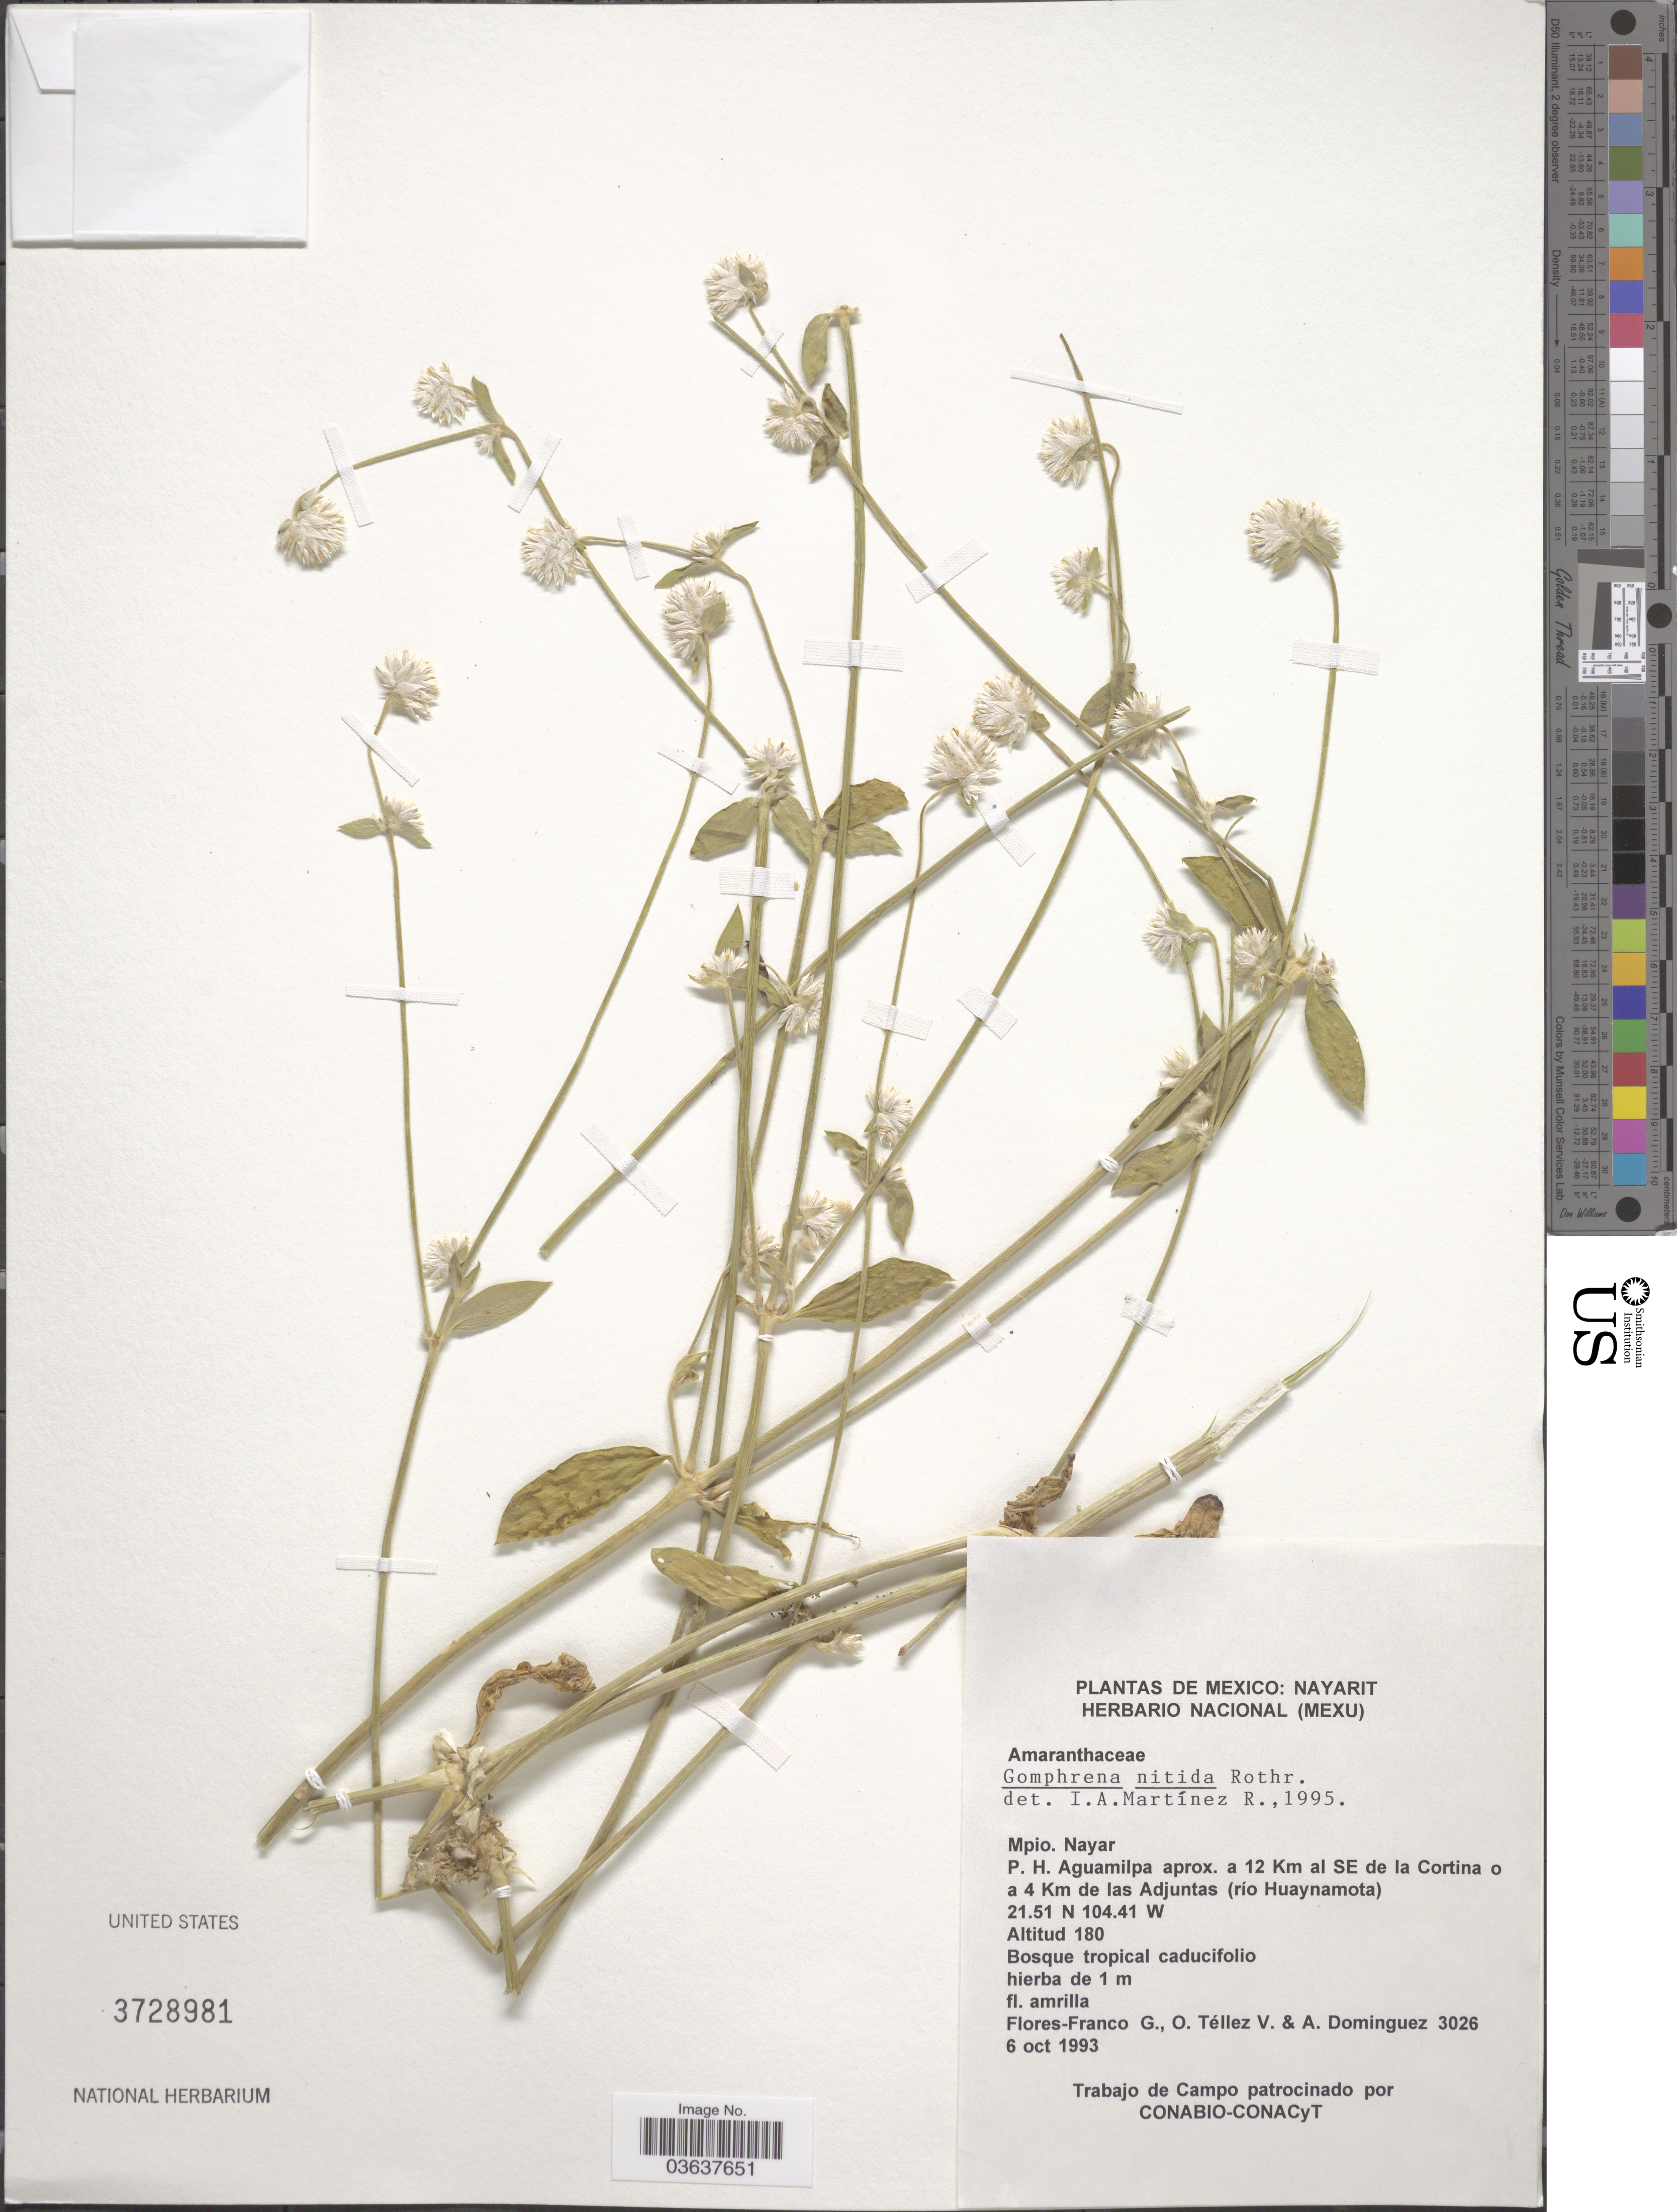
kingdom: Plantae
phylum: Tracheophyta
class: Magnoliopsida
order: Caryophyllales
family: Amaranthaceae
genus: Gomphrena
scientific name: Gomphrena nitida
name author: Rothr.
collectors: G. Flores F., O. Téllez V. & A. Dominguez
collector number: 3026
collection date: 1993-10-06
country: Mexico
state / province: Nayarit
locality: Mpio. Nayar. P. H. Aguamilpa aprox. a 12 Km al SE de la Cortina o a 4 Km de las Adjuntas (río Huaynamota).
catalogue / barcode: US 3728981